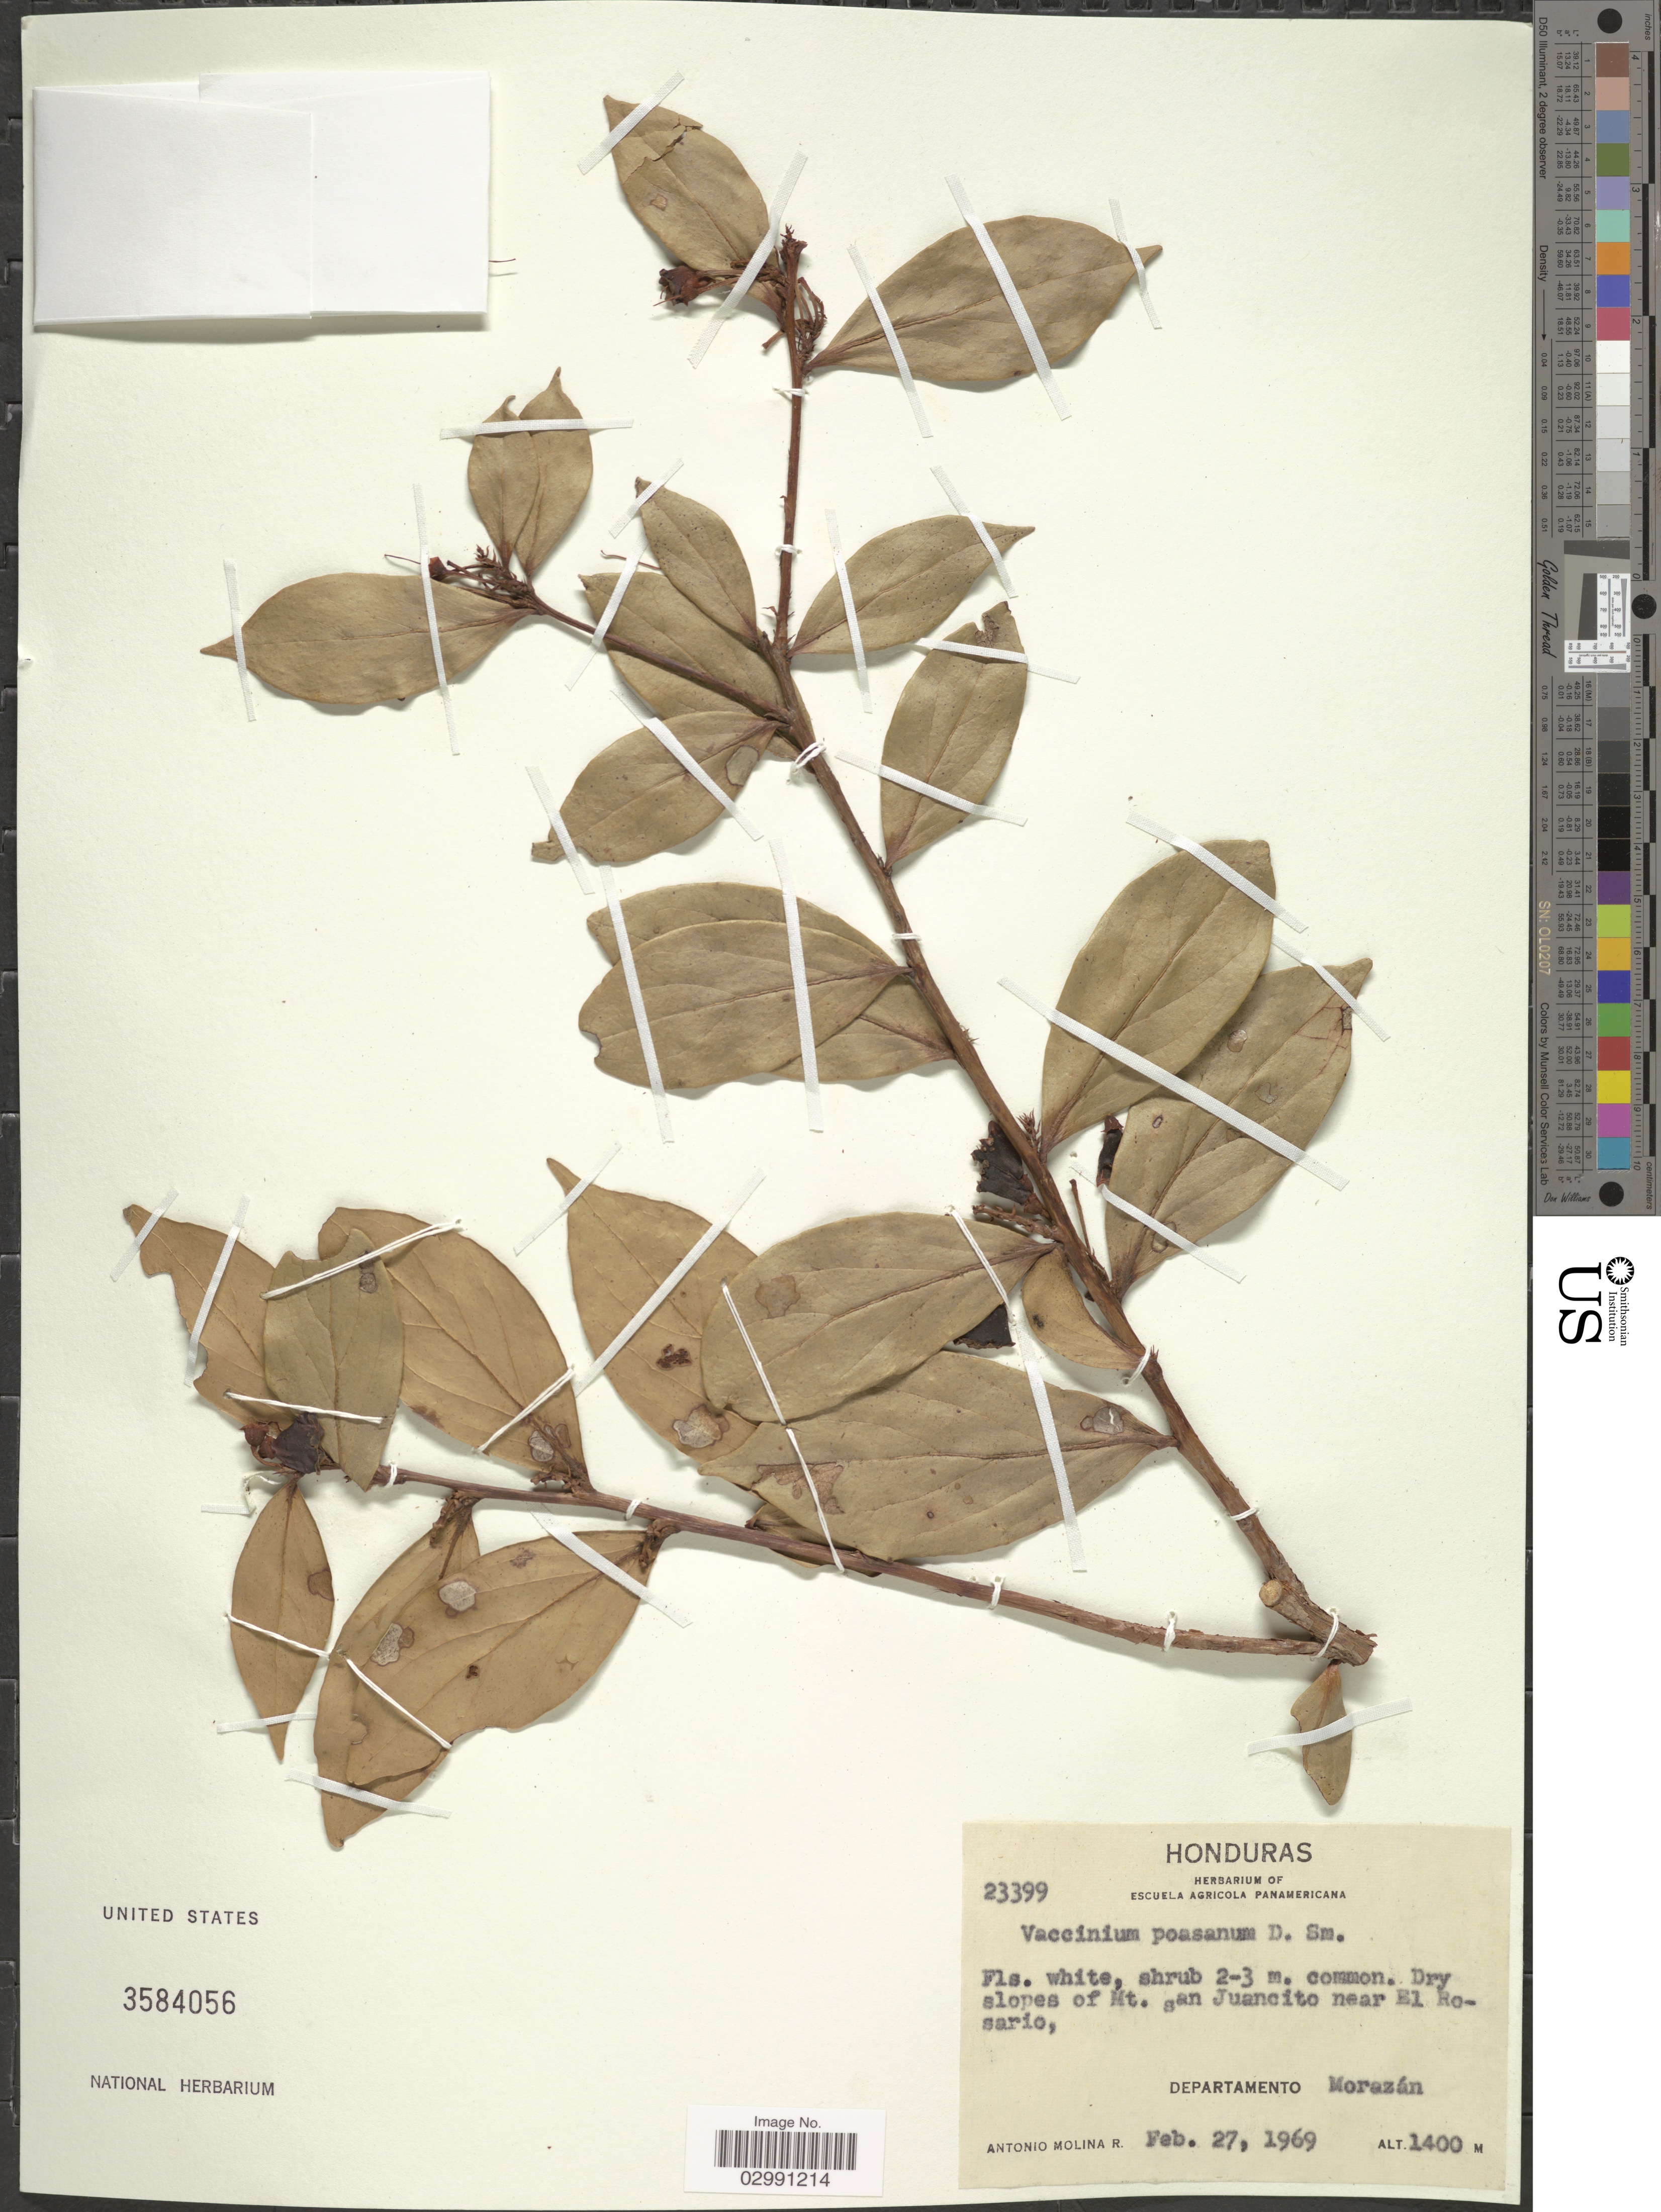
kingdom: Plantae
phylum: Tracheophyta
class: Magnoliopsida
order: Ericales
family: Ericaceae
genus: Vaccinium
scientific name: Vaccinium poasanum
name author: Donn. Sm.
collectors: A. Molina R.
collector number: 23399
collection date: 1969-02-27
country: Honduras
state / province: Fco. Morazán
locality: Dry slopes of Mt. San Juancito near El Rosario, Departamento Morazán.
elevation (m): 1400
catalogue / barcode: US 3584056